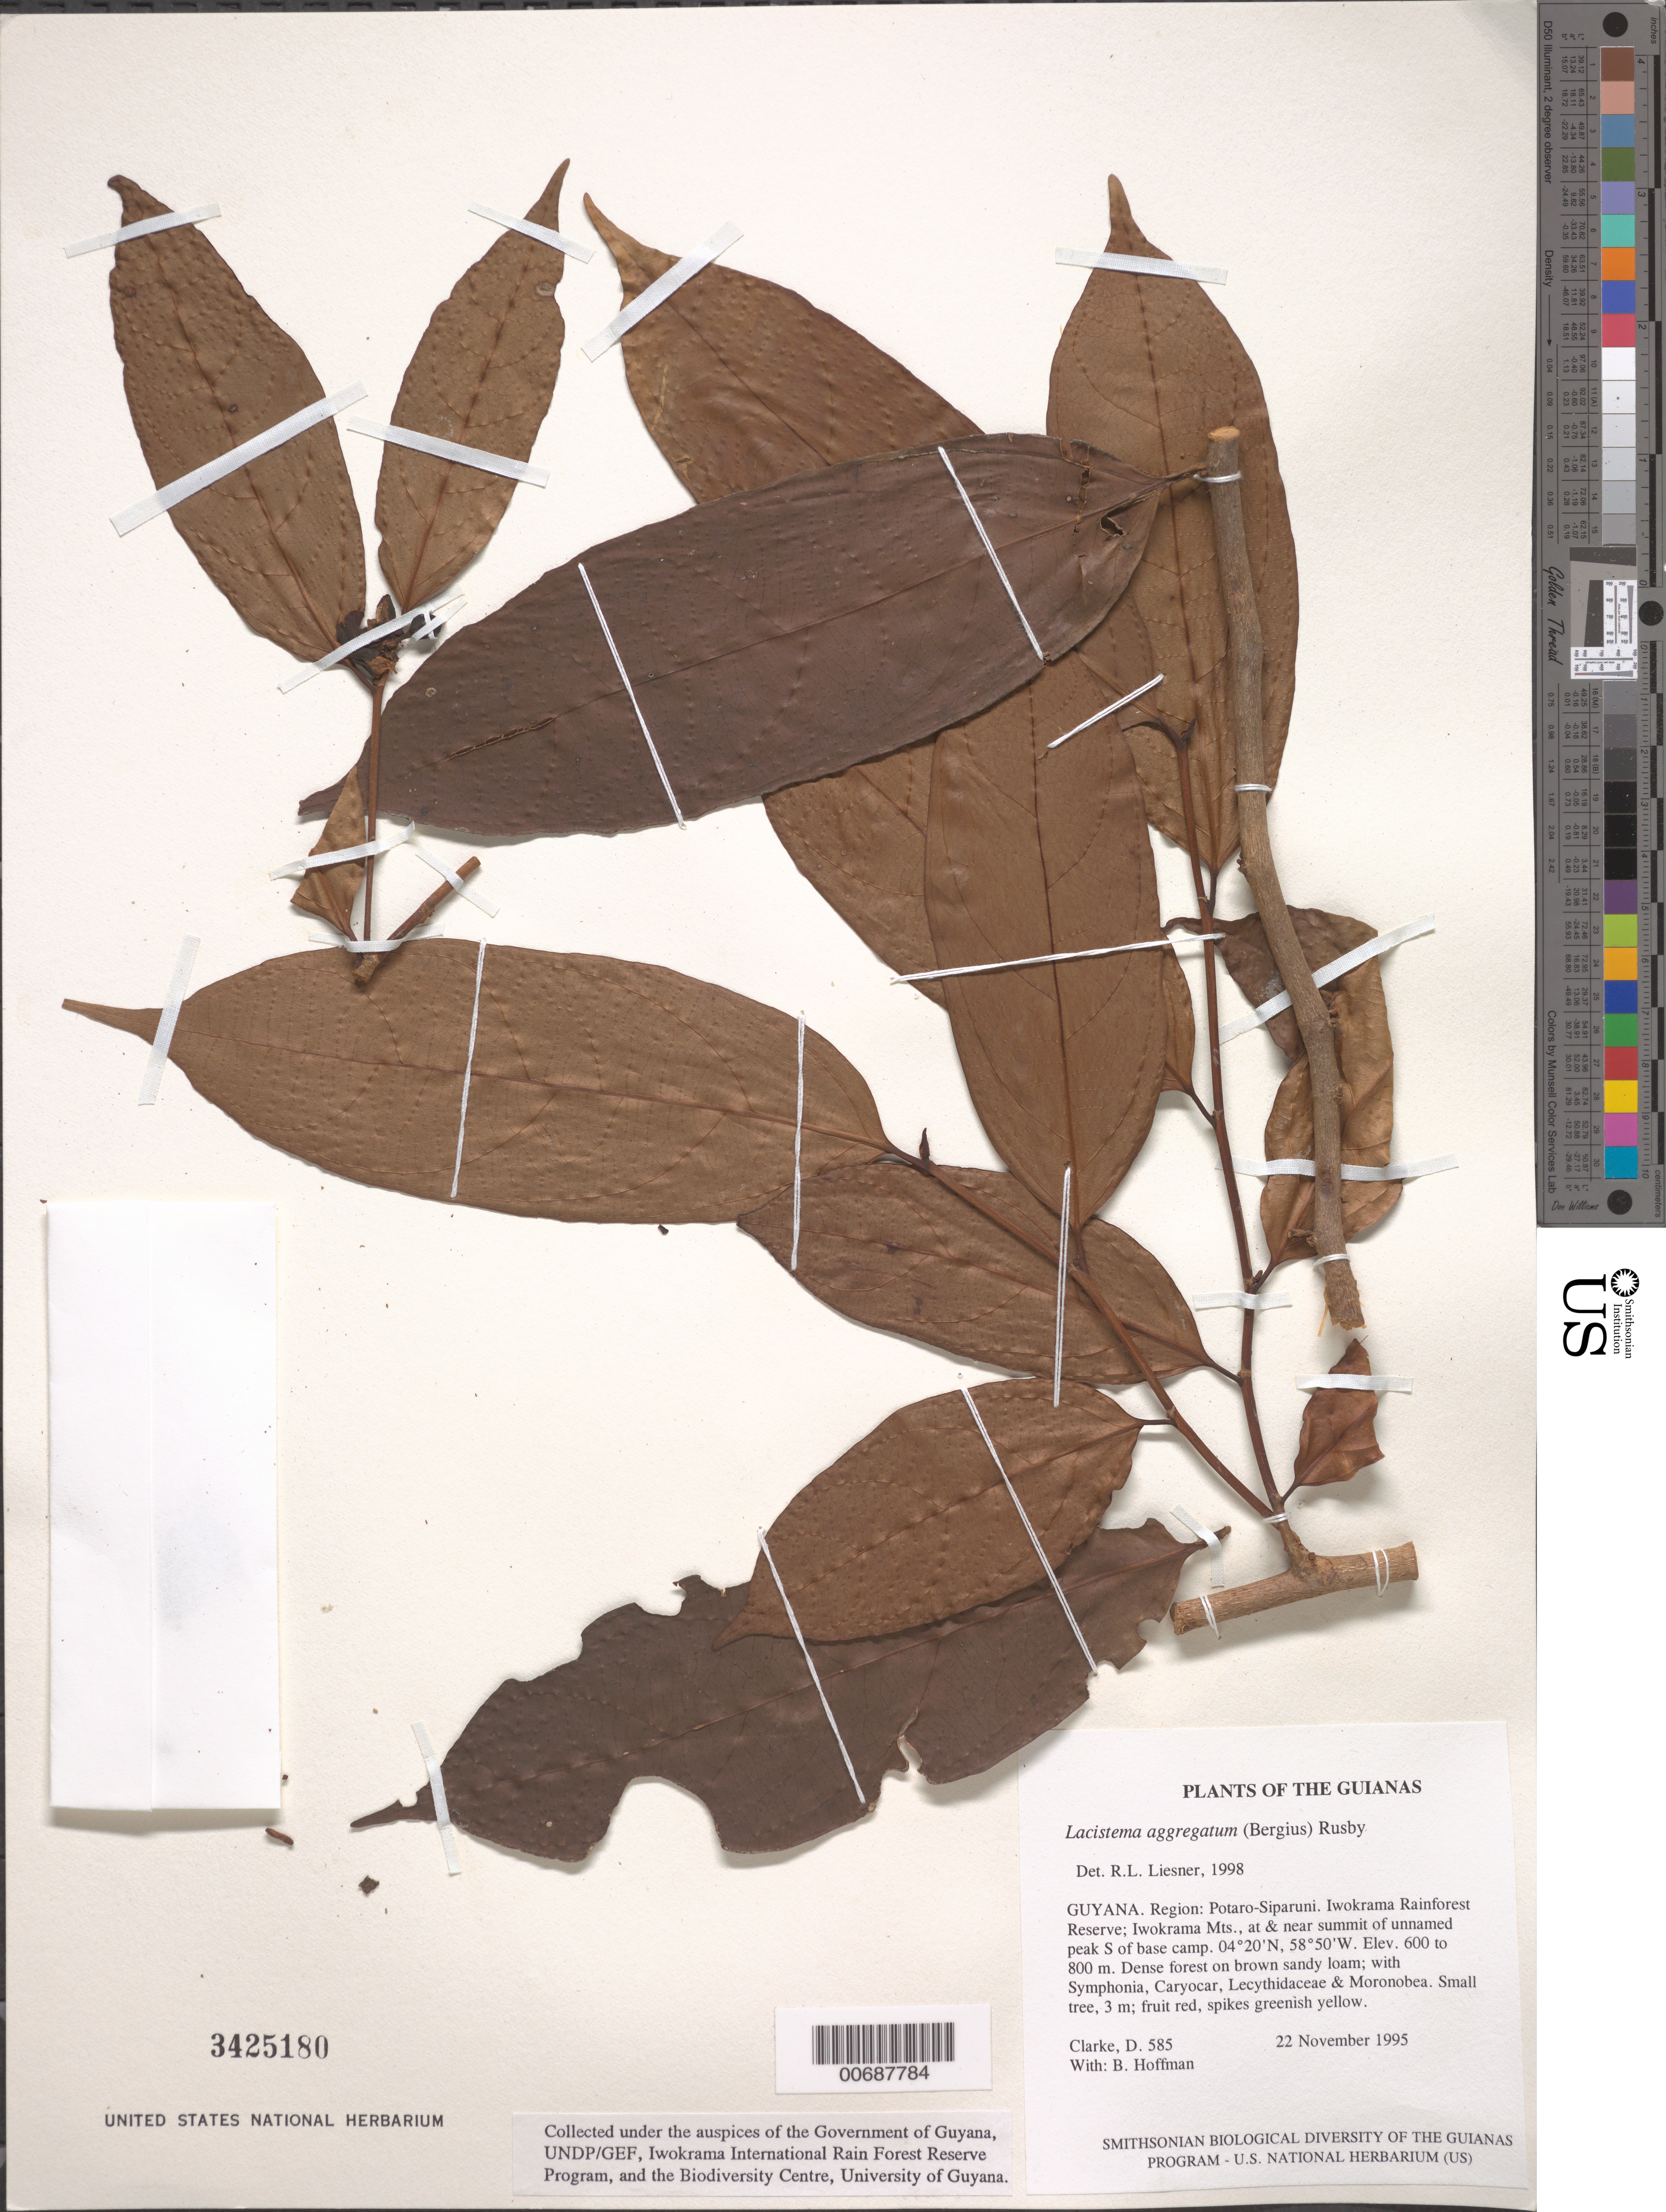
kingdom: Plantae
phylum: Tracheophyta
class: Magnoliopsida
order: Malpighiales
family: Lacistemataceae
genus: Lacistema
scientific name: Lacistema aggregatum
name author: (P.J. Bergius) Rusby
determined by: Liesner, R. L.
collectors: H. D. Clarke & B. Hoffman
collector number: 585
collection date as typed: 22 November 1995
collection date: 1995-11-22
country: Guyana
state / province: Potaro-Siparuni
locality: Iwokrama Rainforest Reserve; Iwokrama Mts., at & near summit of unnamed peak S of base camp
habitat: Dense forest on brown sandy loam; with Symphonia, Caryocar, Lecythidaceae & Moronobea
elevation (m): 600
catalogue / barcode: US 3425180